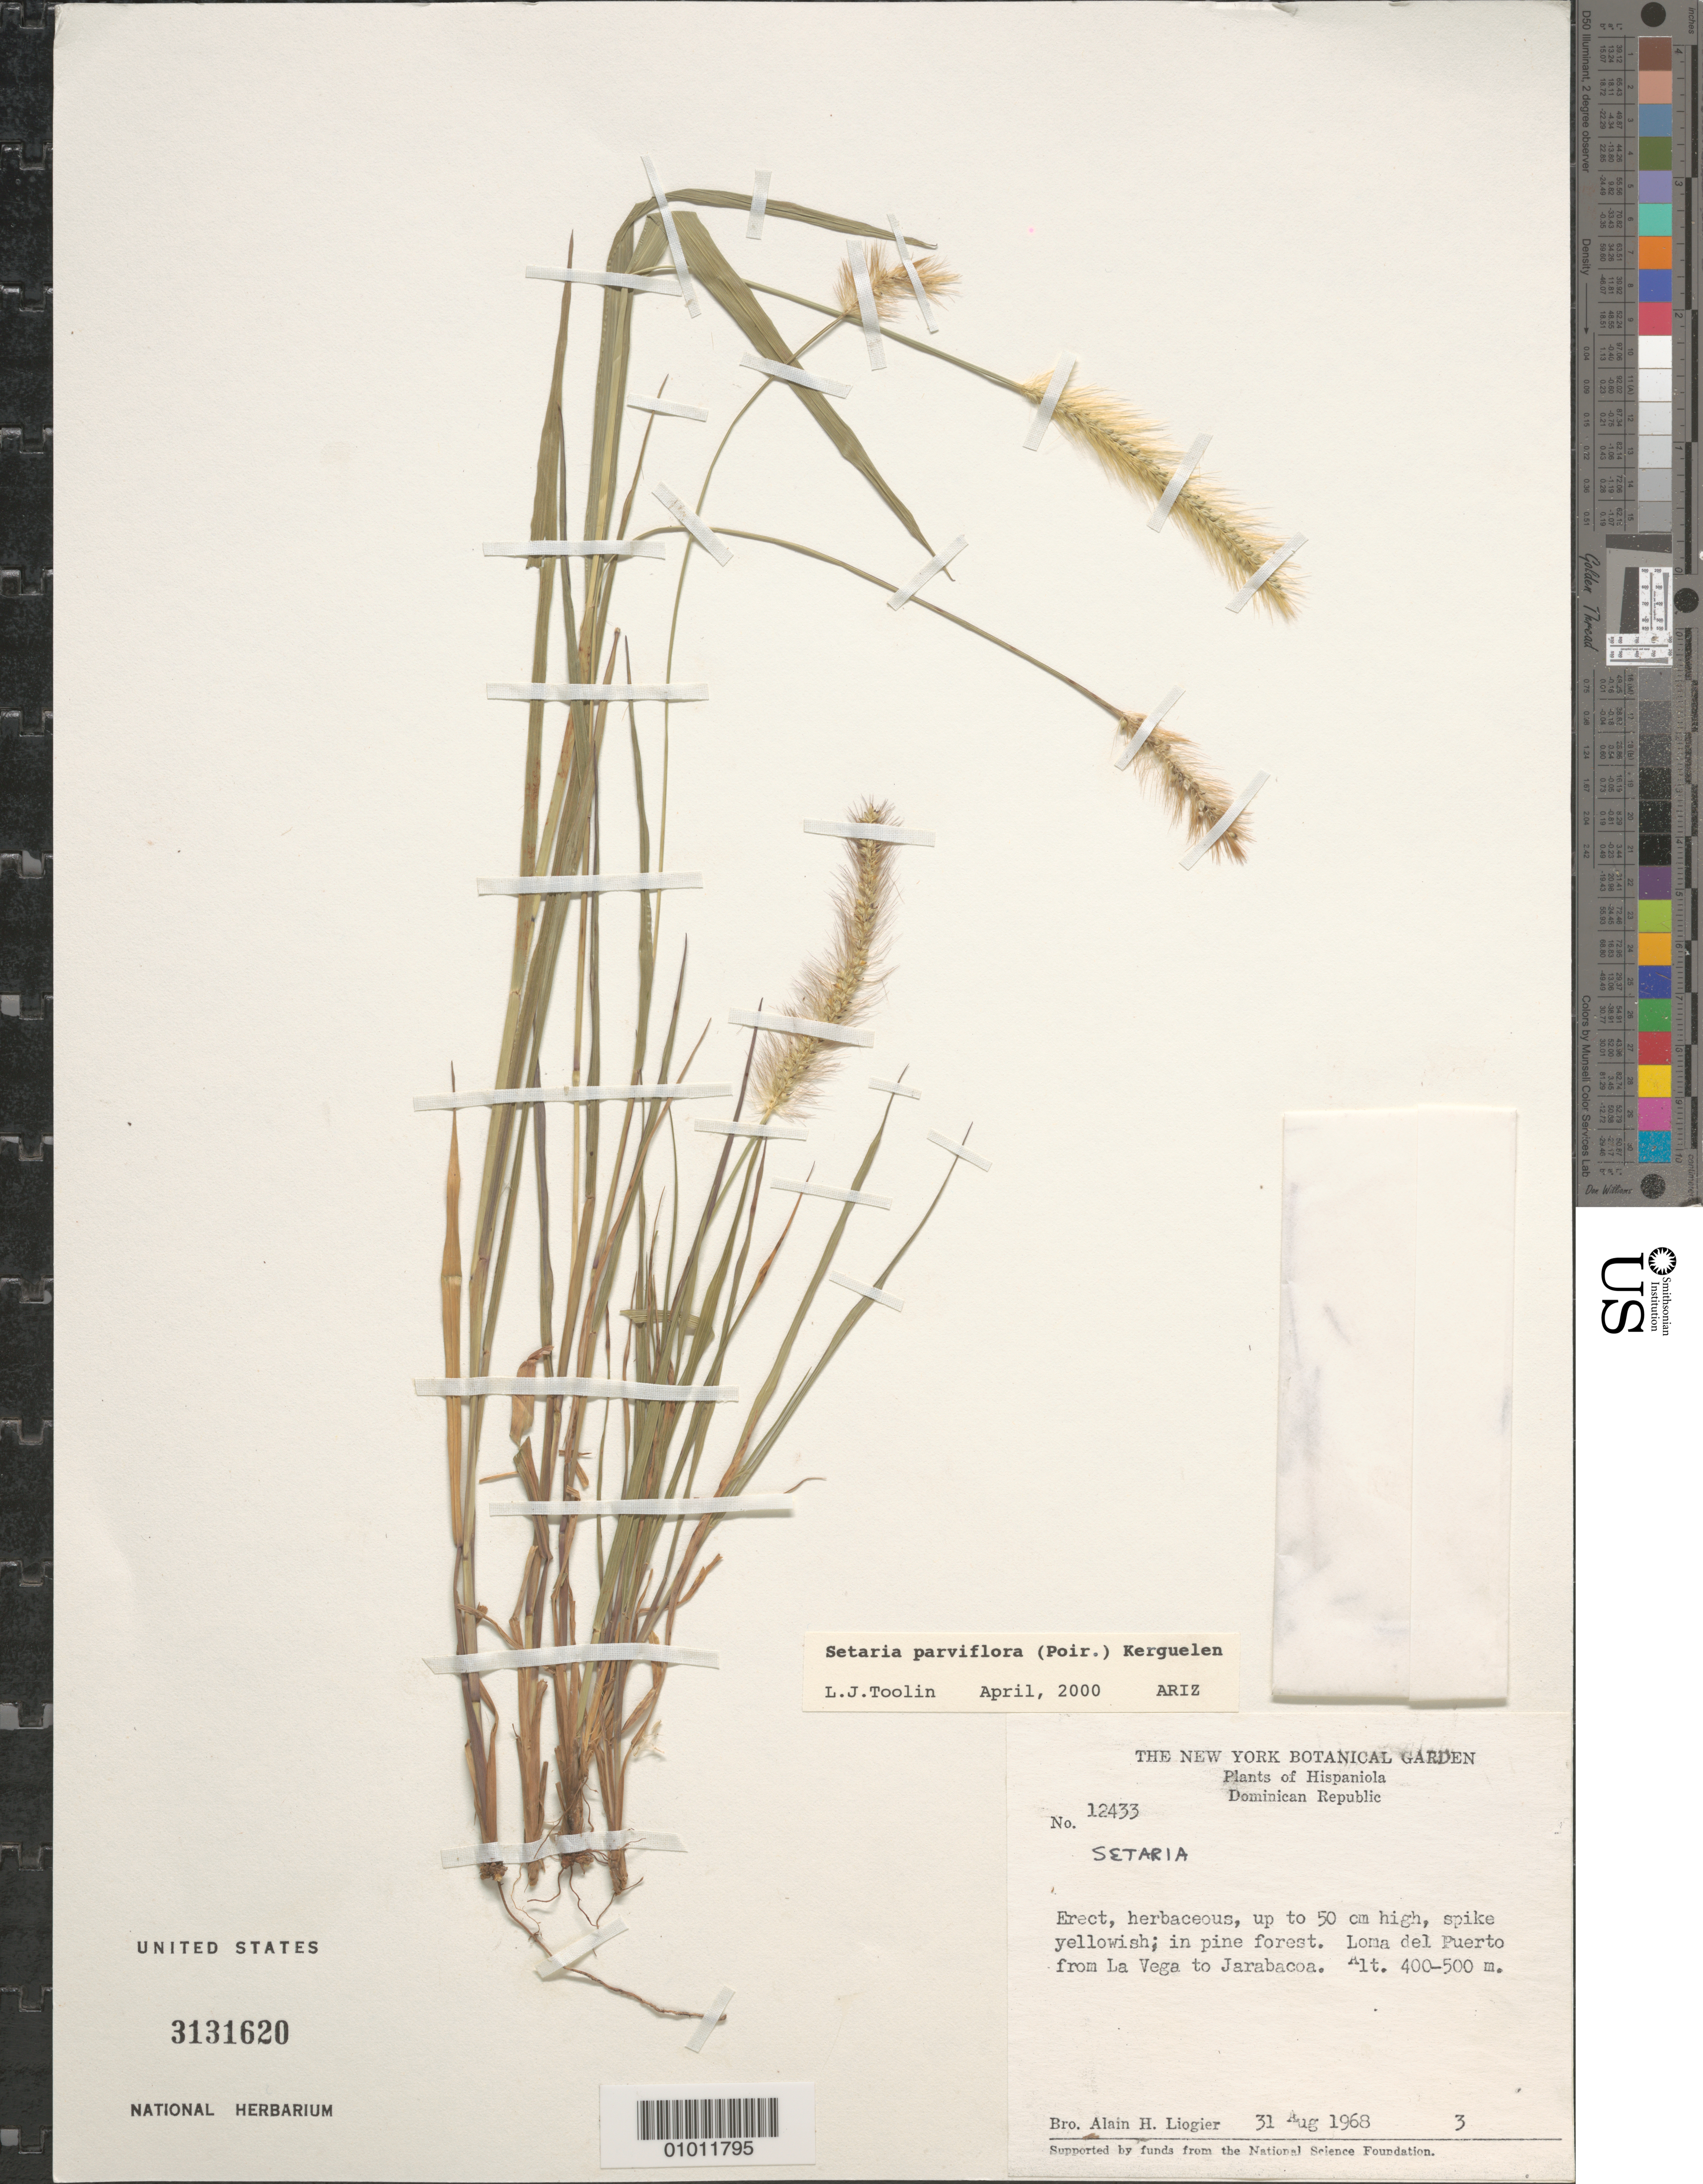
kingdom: Plantae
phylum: Tracheophyta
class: Liliopsida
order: Poales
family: Poaceae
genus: Setaria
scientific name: Setaria parviflora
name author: (Poir.) Kerguélen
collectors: A. H. Liogier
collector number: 12433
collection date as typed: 31 Aug 1968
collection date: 1968-08-31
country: Dominican Republic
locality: Loma del Puerto from La Vega to Jarabacoa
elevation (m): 400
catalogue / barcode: US 3131620